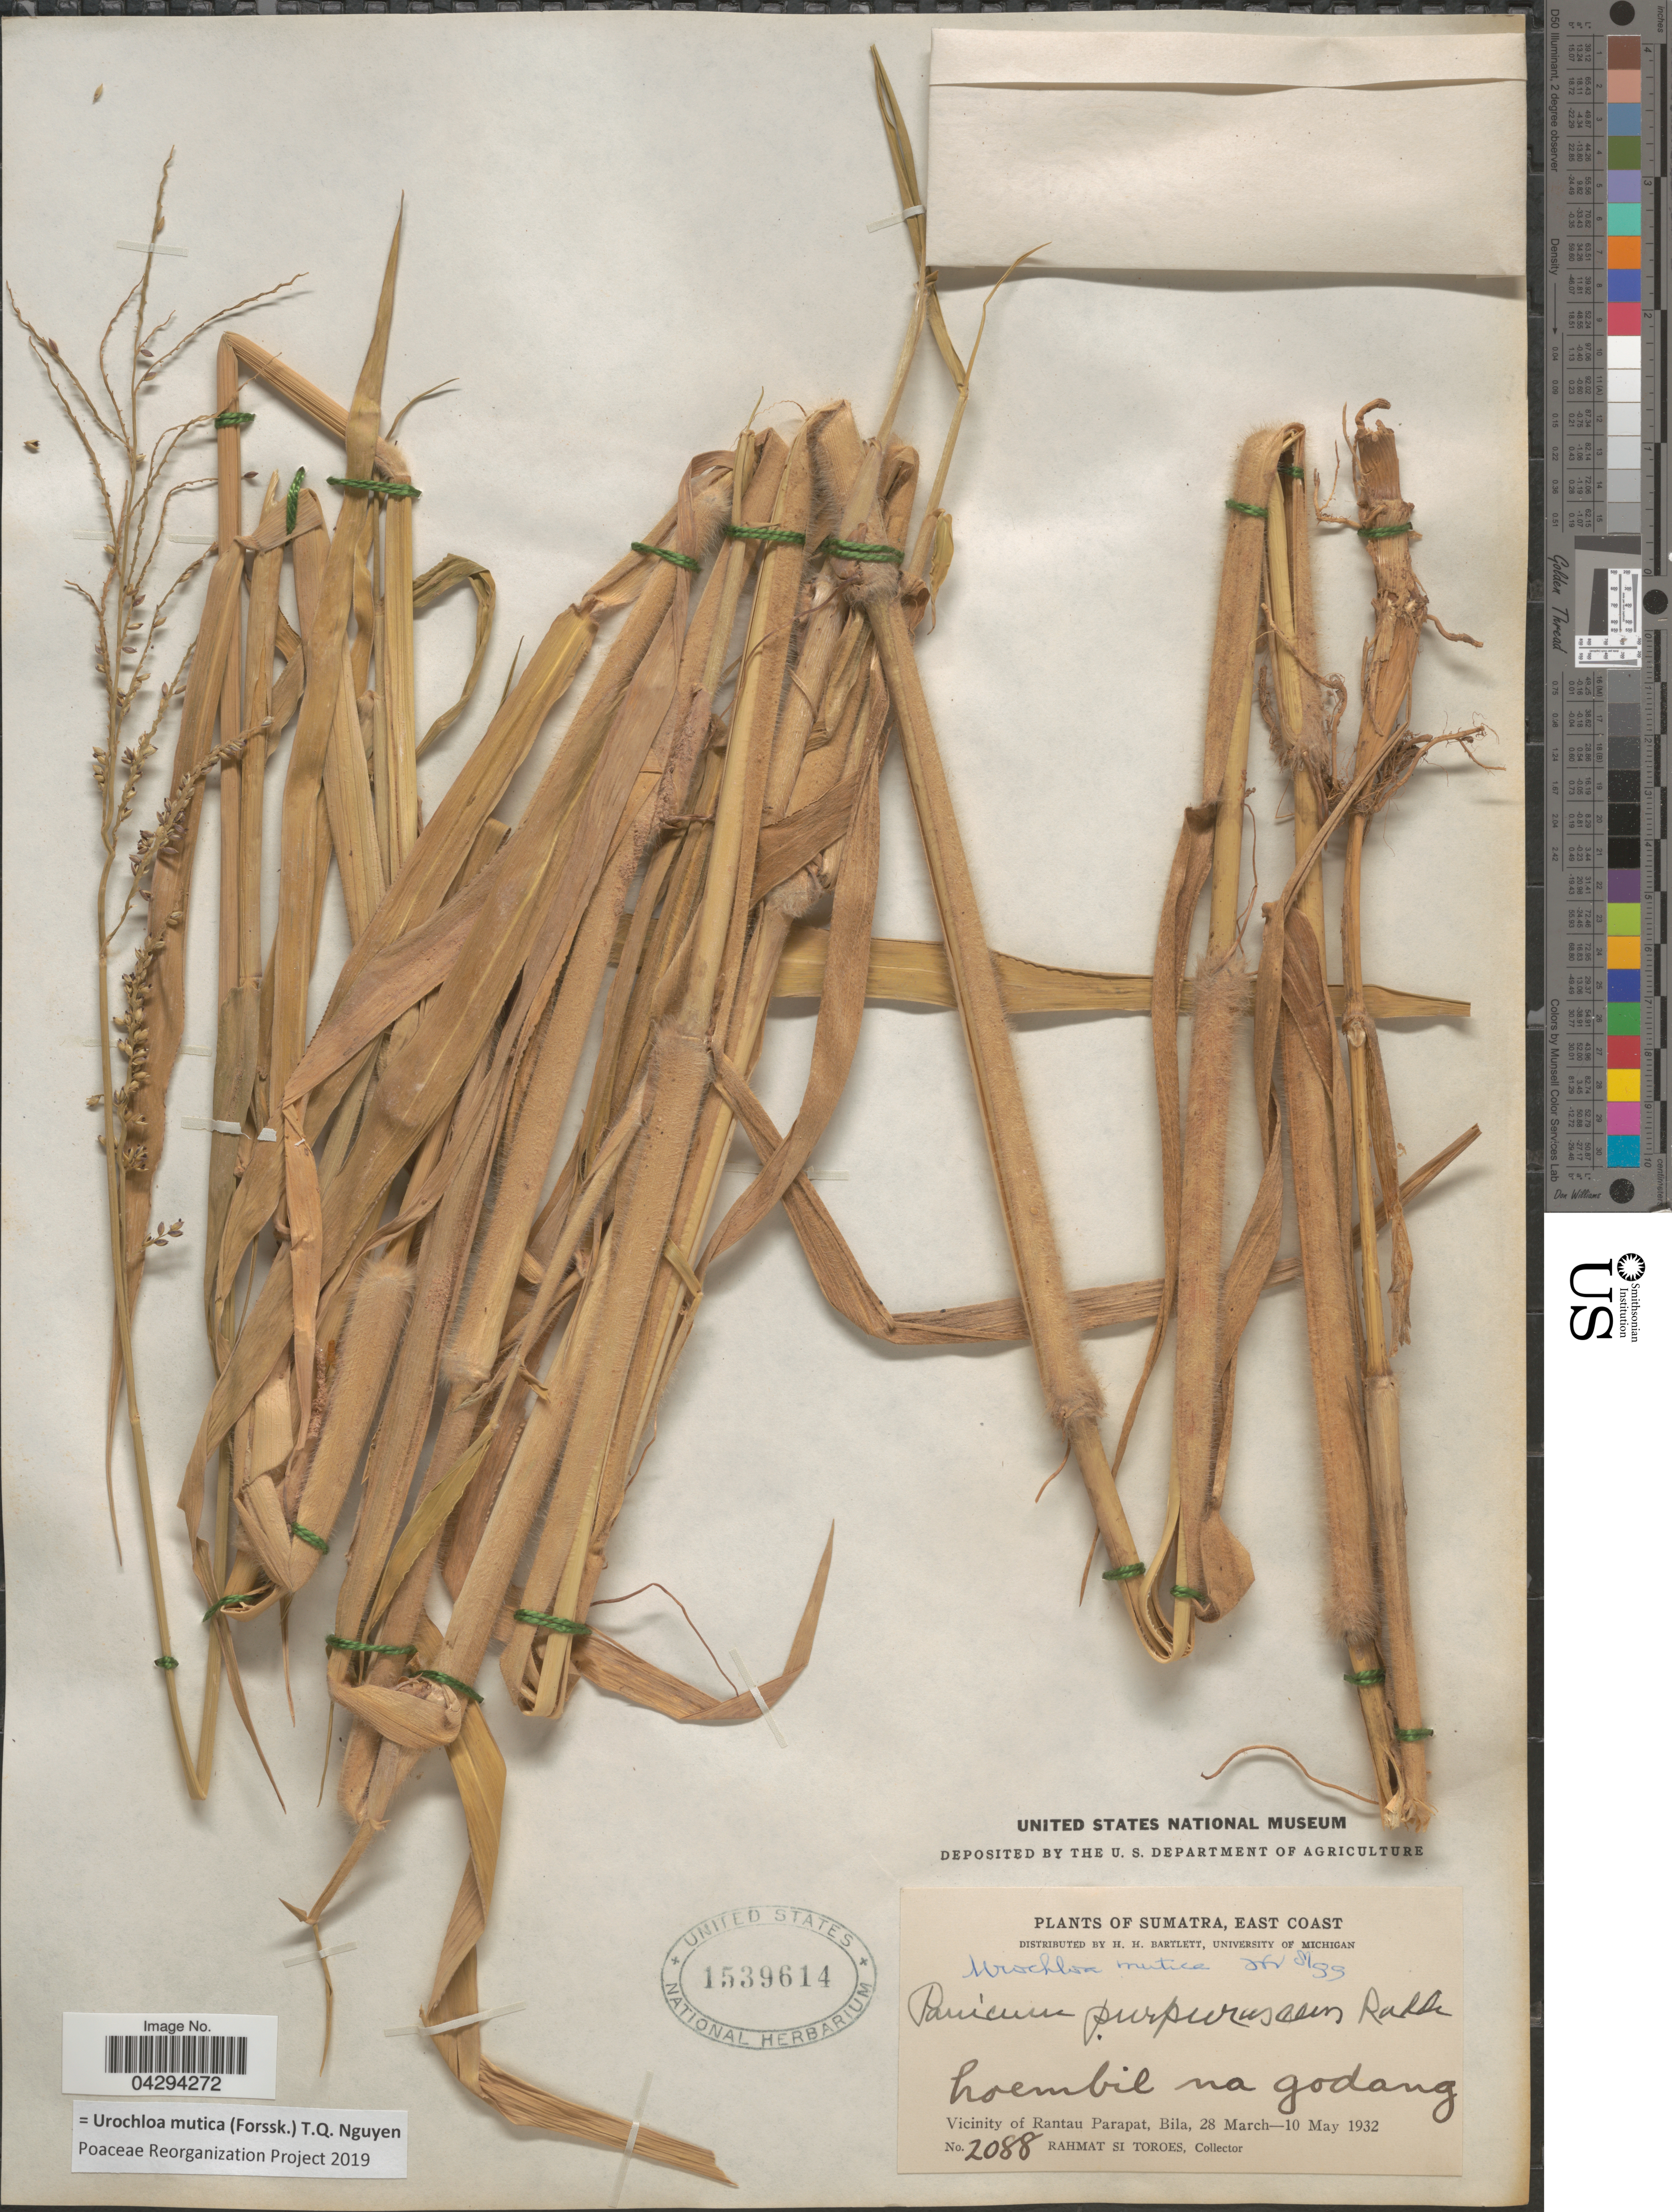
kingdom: Plantae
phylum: Tracheophyta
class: Liliopsida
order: Poales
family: Poaceae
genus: Urochloa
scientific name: Urochloa mutica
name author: (Forssk.) T.Q. Nguyen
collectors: Rahmat Si Boeea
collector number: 2088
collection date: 1932-03-28/1932-05-10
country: Indonesia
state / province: Sumatra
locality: East Coast. Hoembil na godang. Vicinity of Rantau Parapat, Bila.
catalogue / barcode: US 1539614